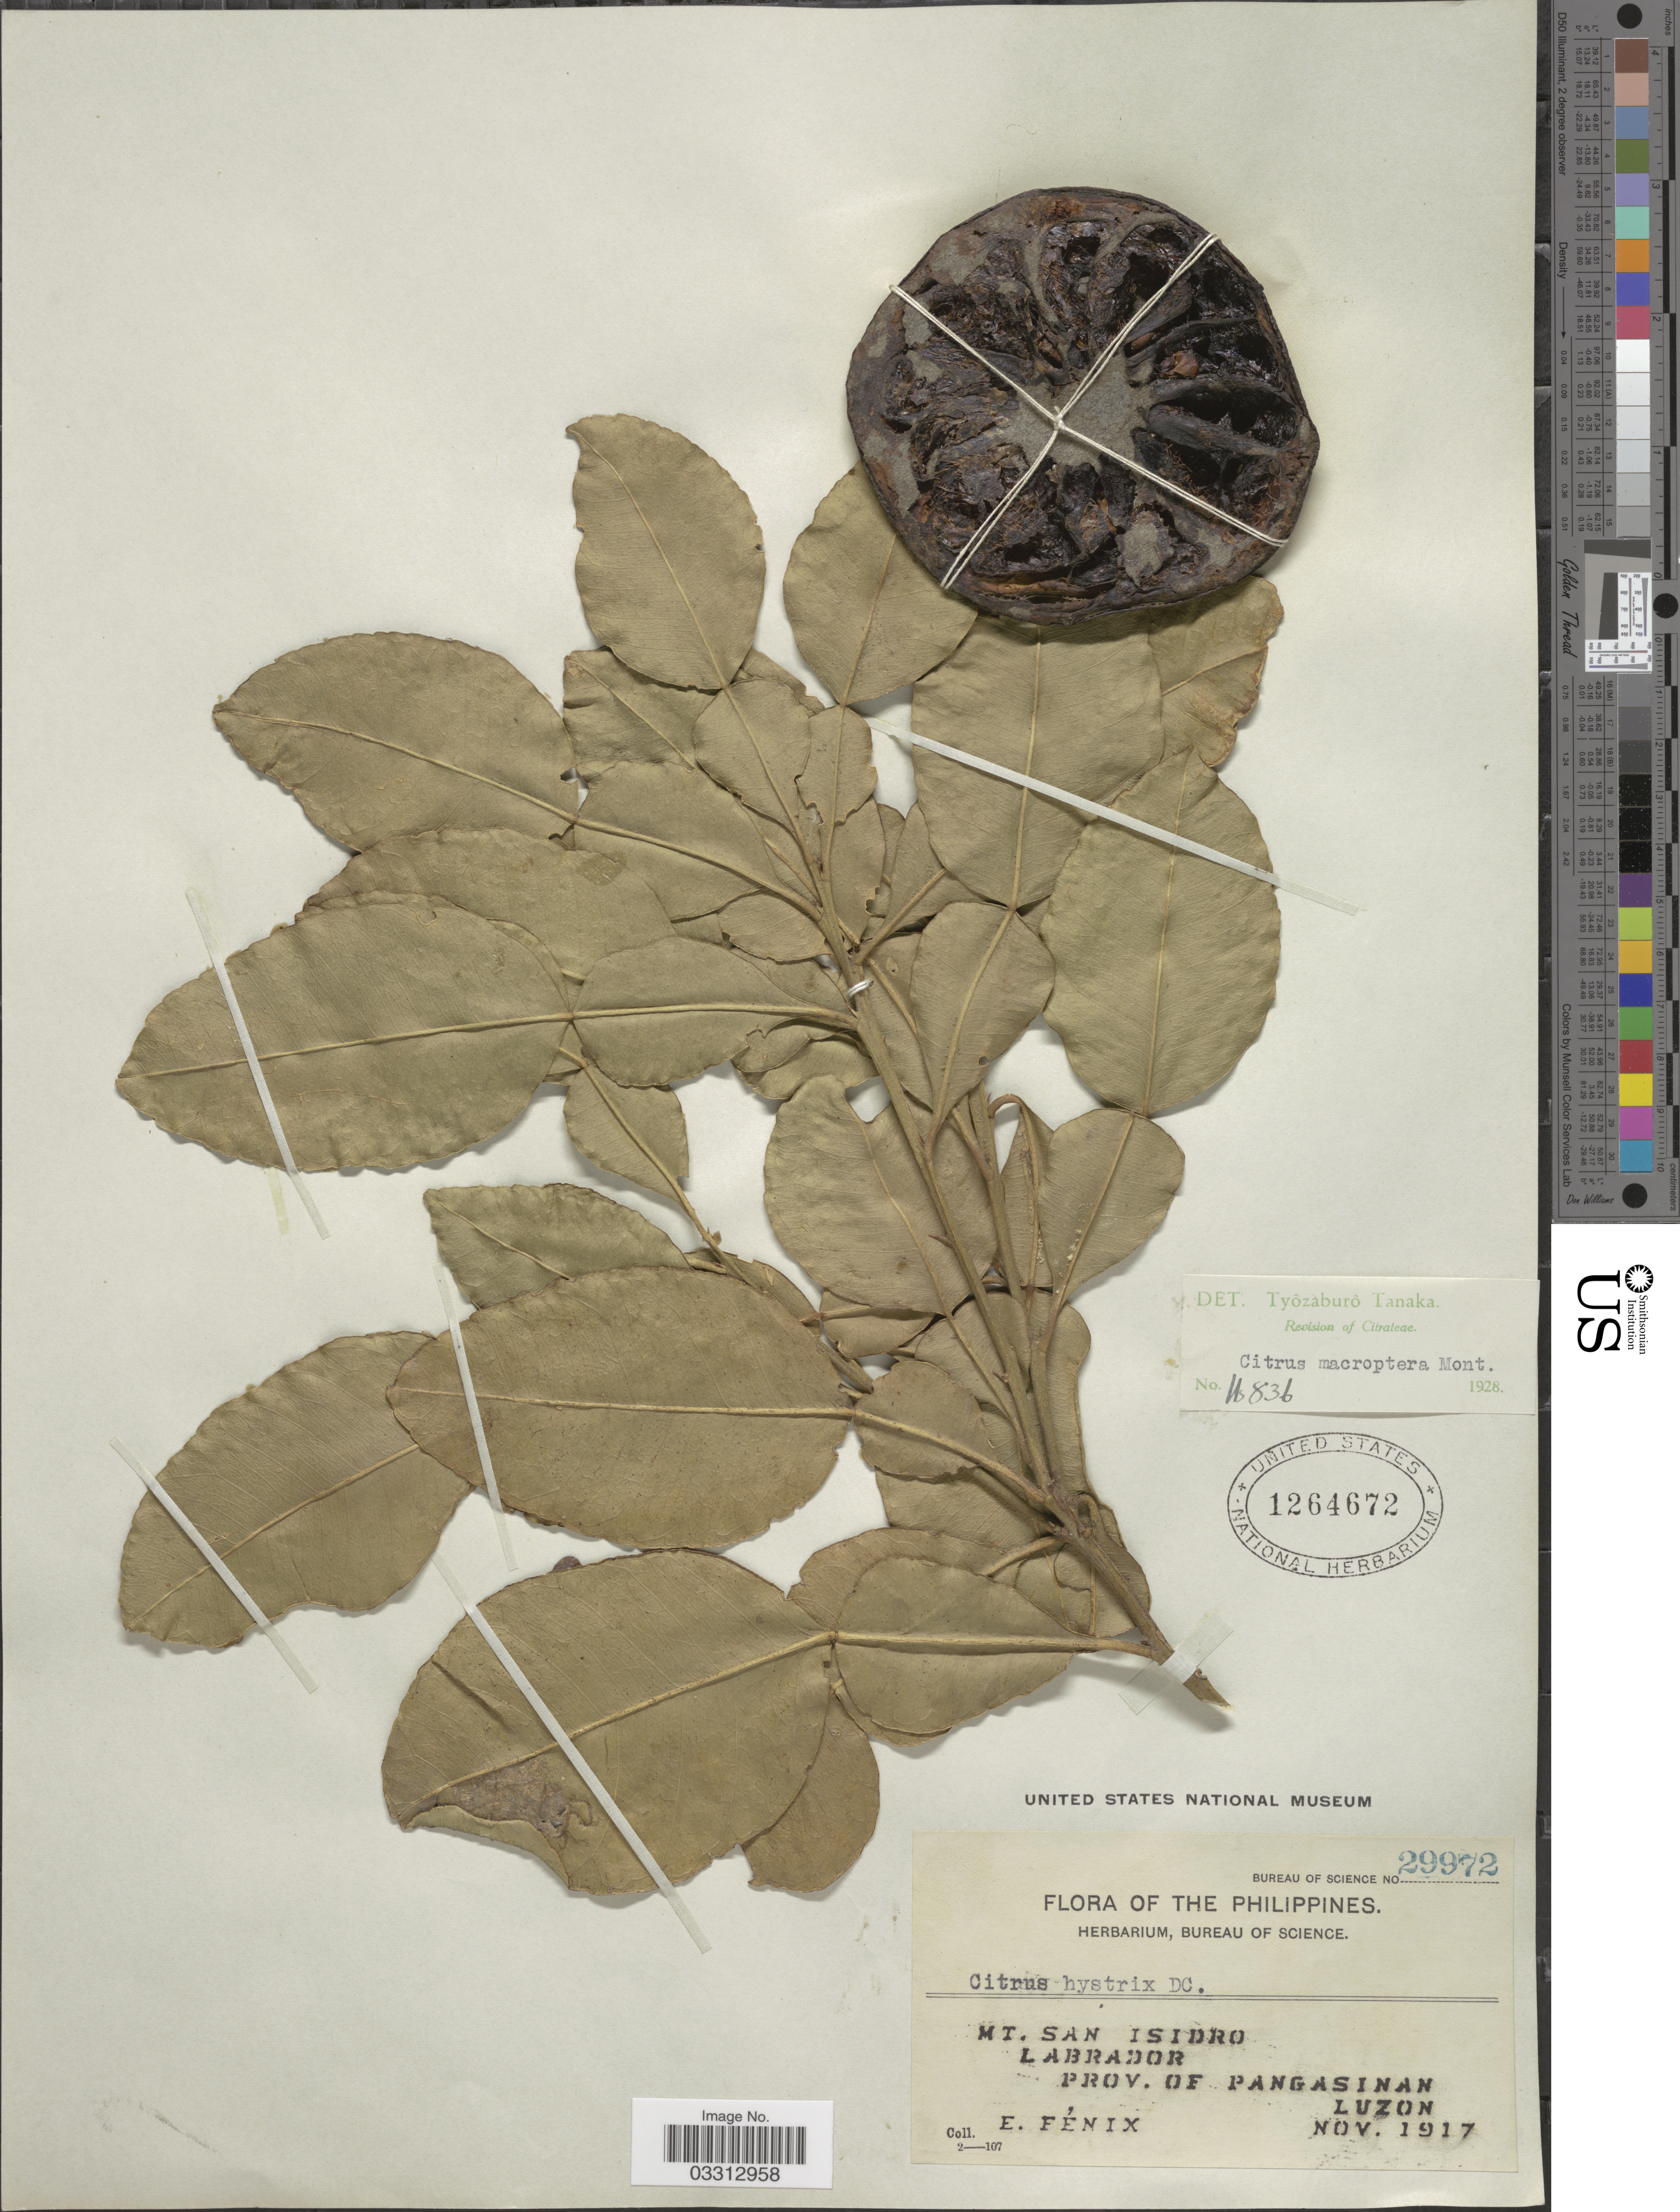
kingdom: Plantae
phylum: Tracheophyta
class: Magnoliopsida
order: Sapindales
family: Rutaceae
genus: Citrus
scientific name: Citrus macroptera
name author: Montrouz.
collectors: E. Fénix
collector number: Bureau of Science 29972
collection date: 1917-11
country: Philippines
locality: Mt. San Isidro. Labrador. Prov. of Pangasinan. Luzon.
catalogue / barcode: US 1264672